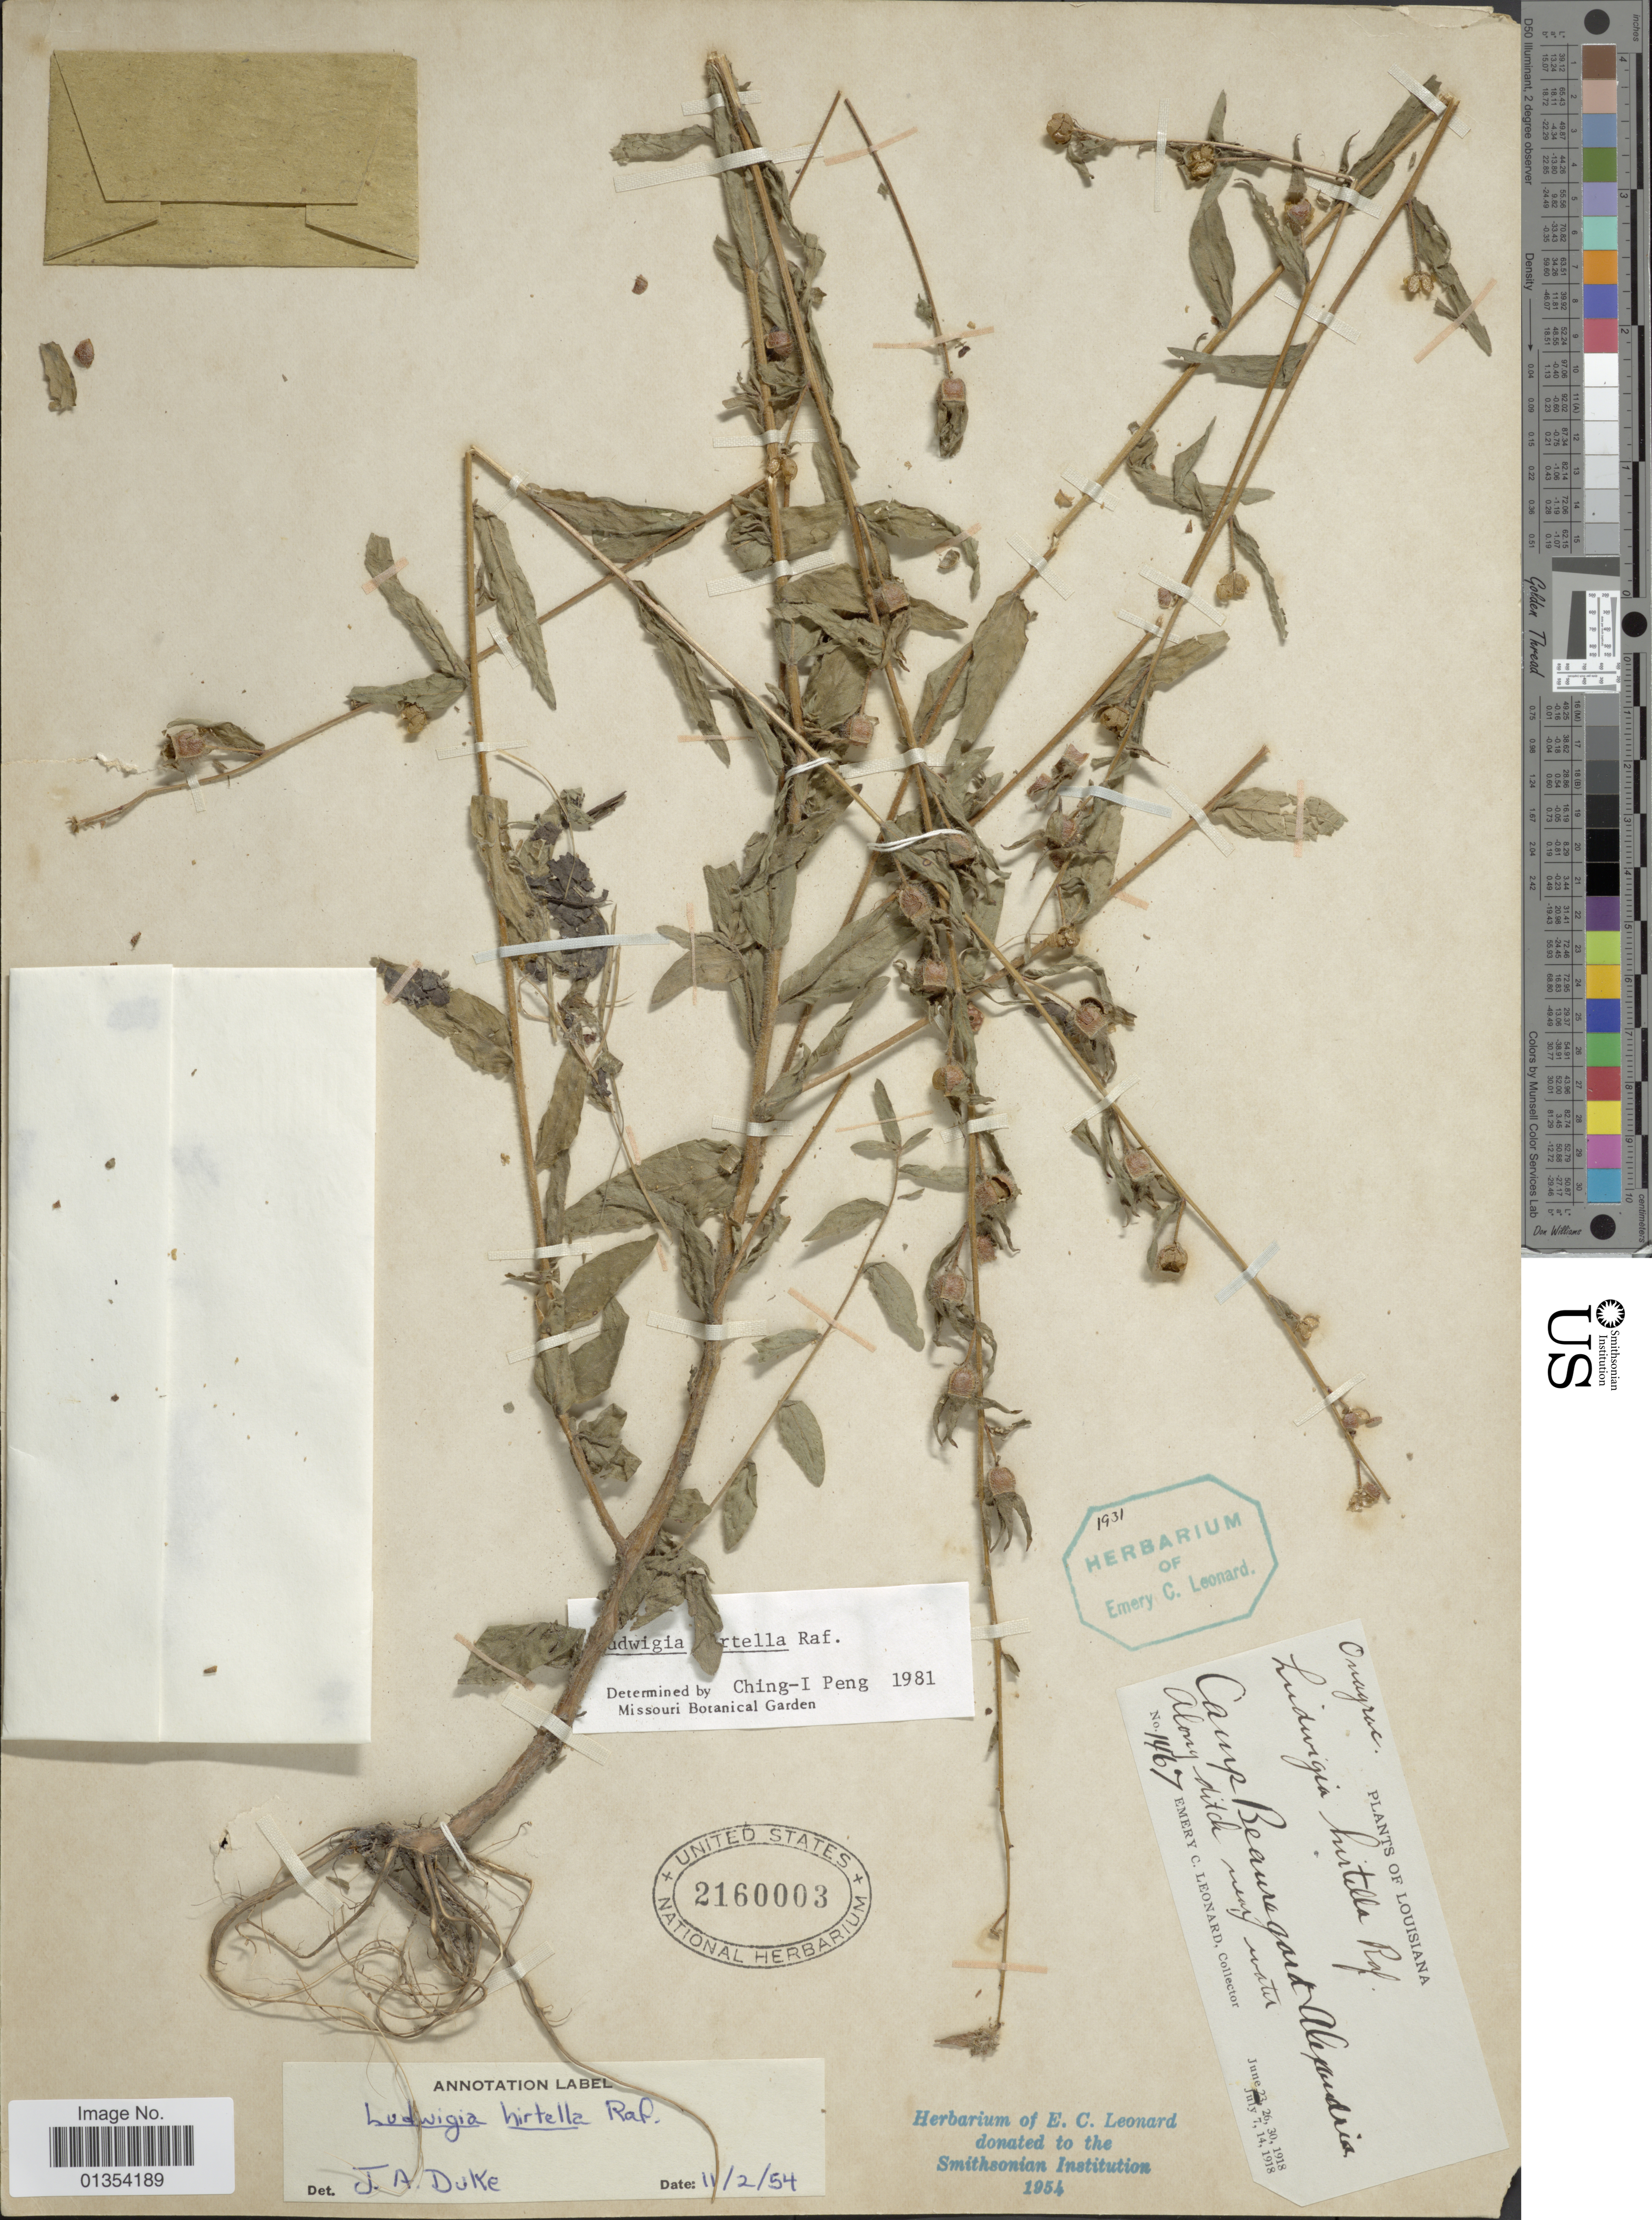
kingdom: Plantae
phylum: Tracheophyta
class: Magnoliopsida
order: Myrtales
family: Onagraceae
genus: Ludwigia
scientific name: Ludwigia hirtella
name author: Raf.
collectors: E. C. Leonard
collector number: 1467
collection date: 1918-06-23/1918-07-14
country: United States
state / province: Louisiana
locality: Camp Beauregard Alexandria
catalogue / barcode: US 2160003